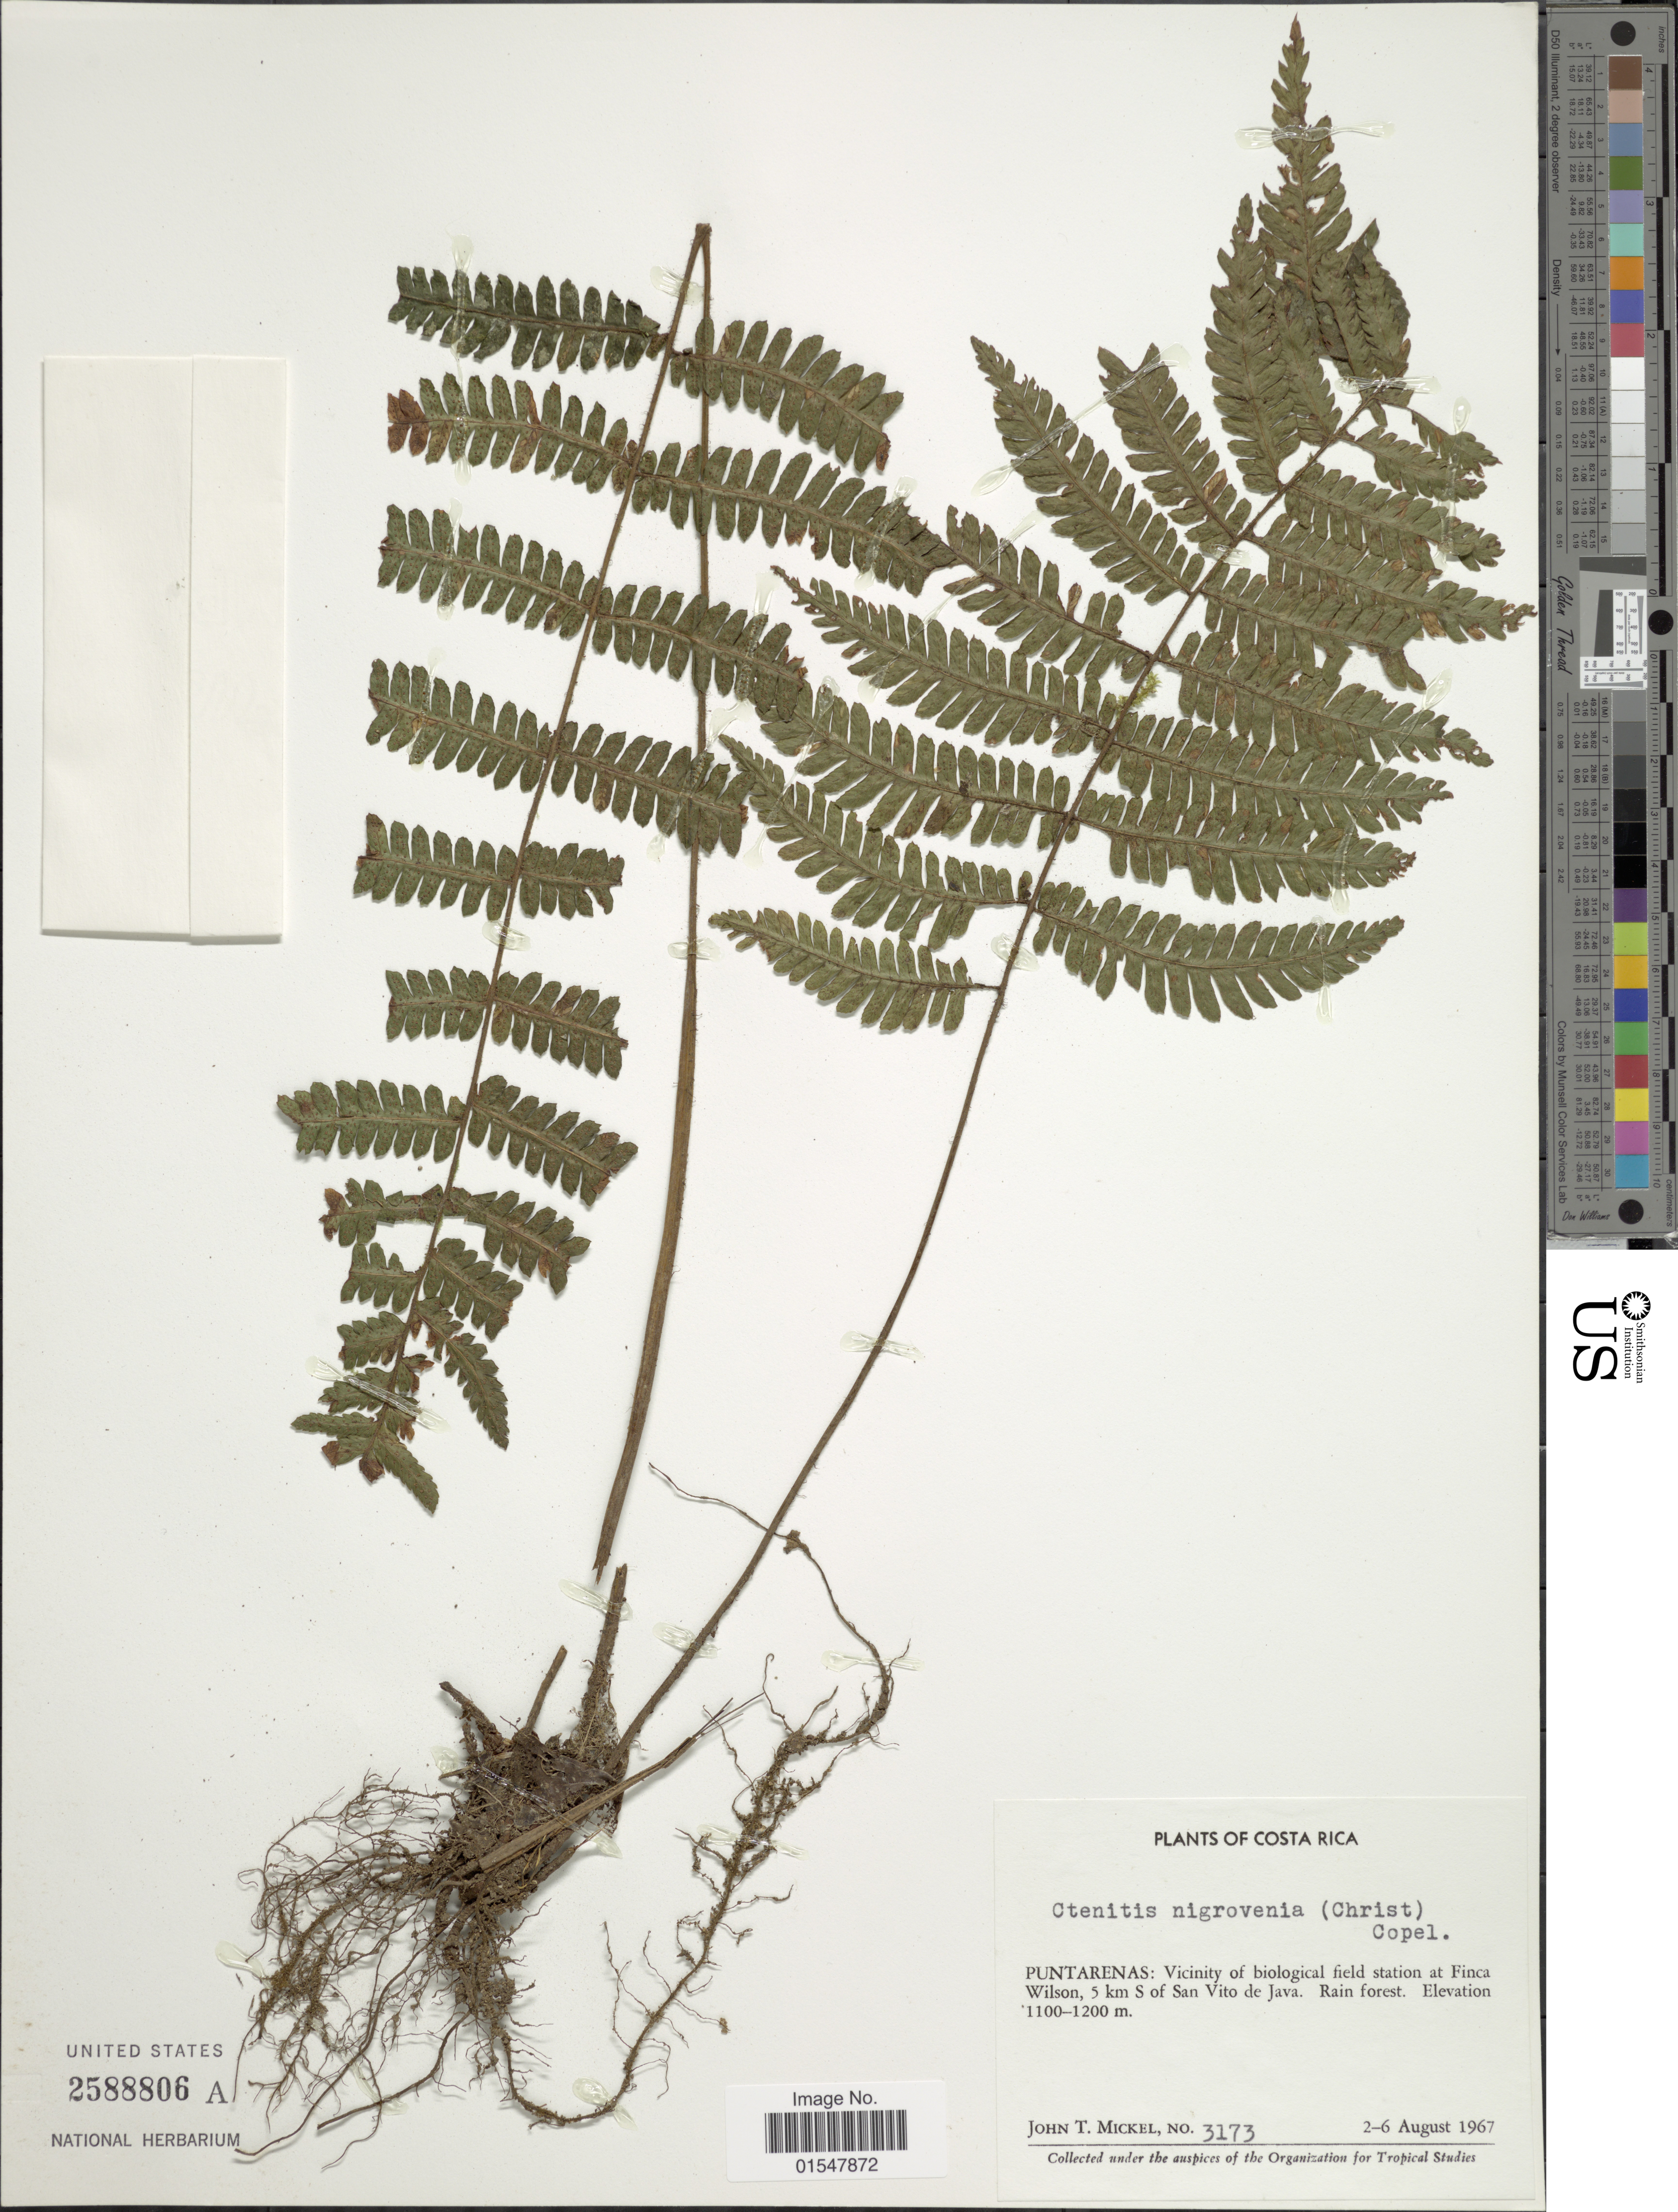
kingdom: Plantae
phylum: Tracheophyta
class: Polypodiopsida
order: Polypodiales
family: Dryopteridaceae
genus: Ctenitis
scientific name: Ctenitis nigrovenia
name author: (Christ) Copel.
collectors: J. T. Mickel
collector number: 3173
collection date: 1967-08-02/1967-08-06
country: Costa Rica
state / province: Puntarenas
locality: Costa Rica, Puntarenas: Vicinity of biological field station at Finca Wilson, 5 km S of San Vito de Java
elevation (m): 1100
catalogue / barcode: US 2588806A